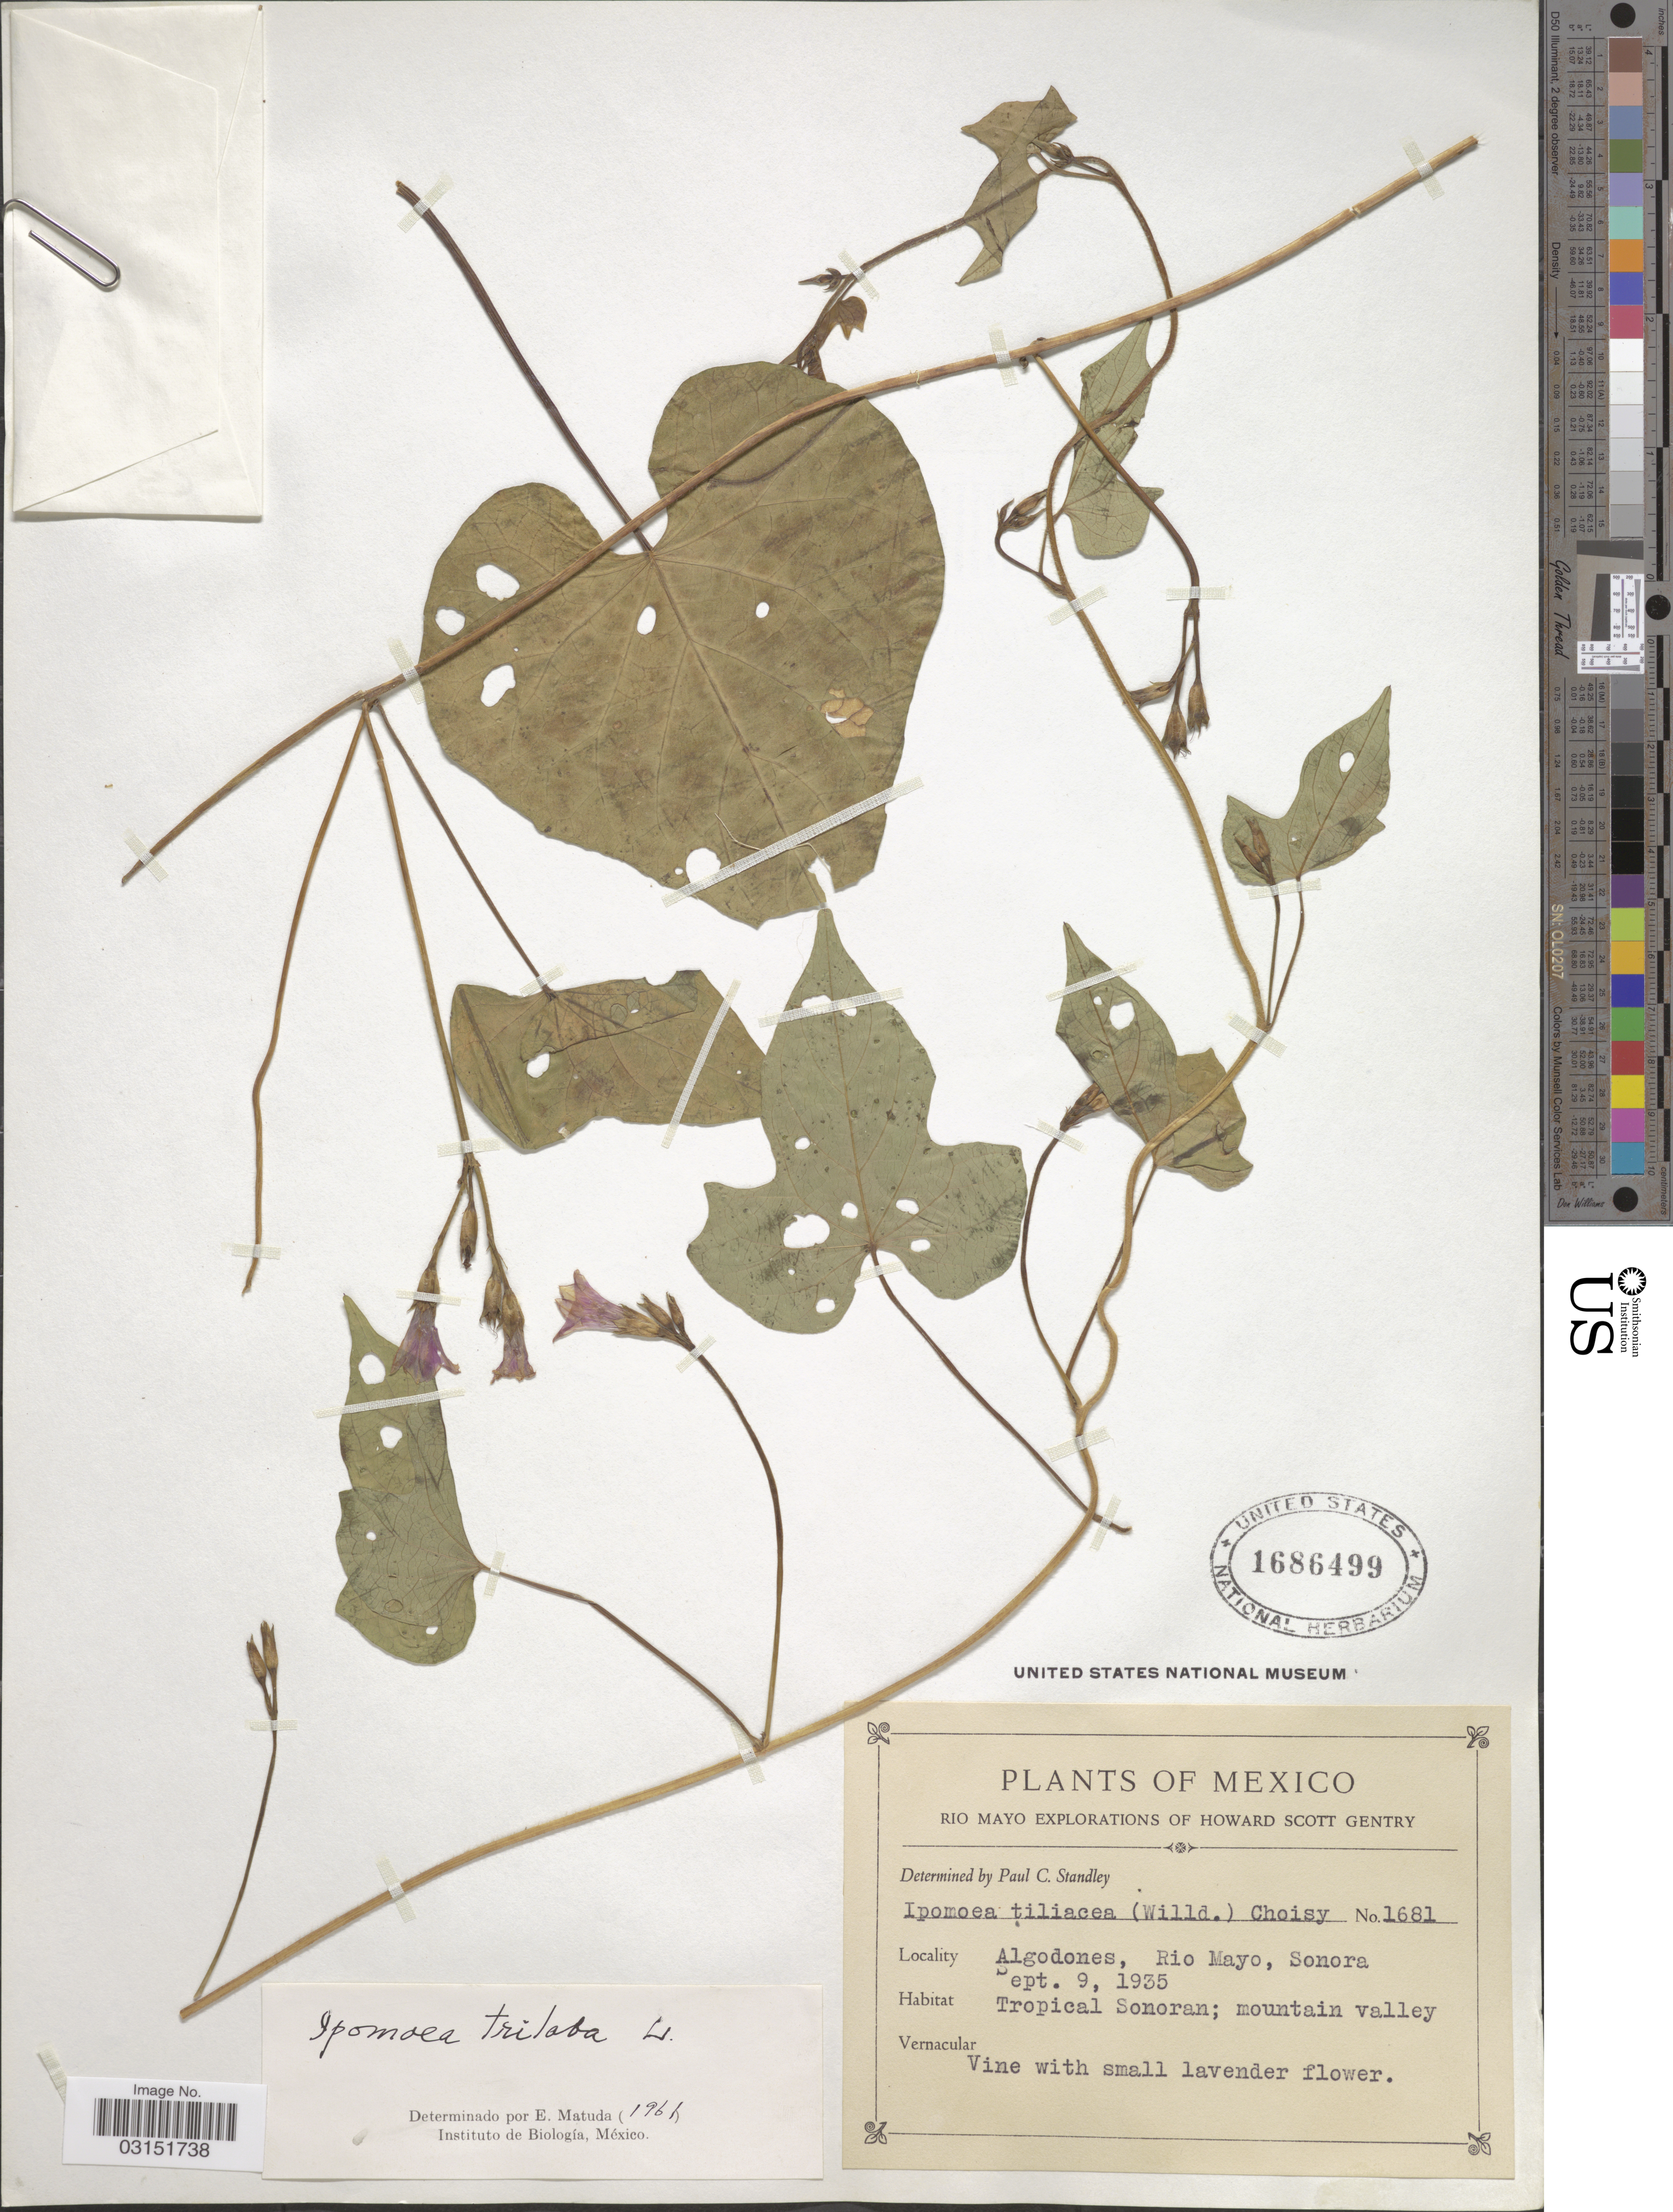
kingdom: Plantae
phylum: Tracheophyta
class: Magnoliopsida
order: Solanales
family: Convolvulaceae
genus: Ipomoea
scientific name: Ipomoea triloba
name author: L.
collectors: H. S. Gentry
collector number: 1681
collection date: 1935-09-09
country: Mexico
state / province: Sonora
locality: Algodones, Rio Mayo.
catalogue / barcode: US 1686499